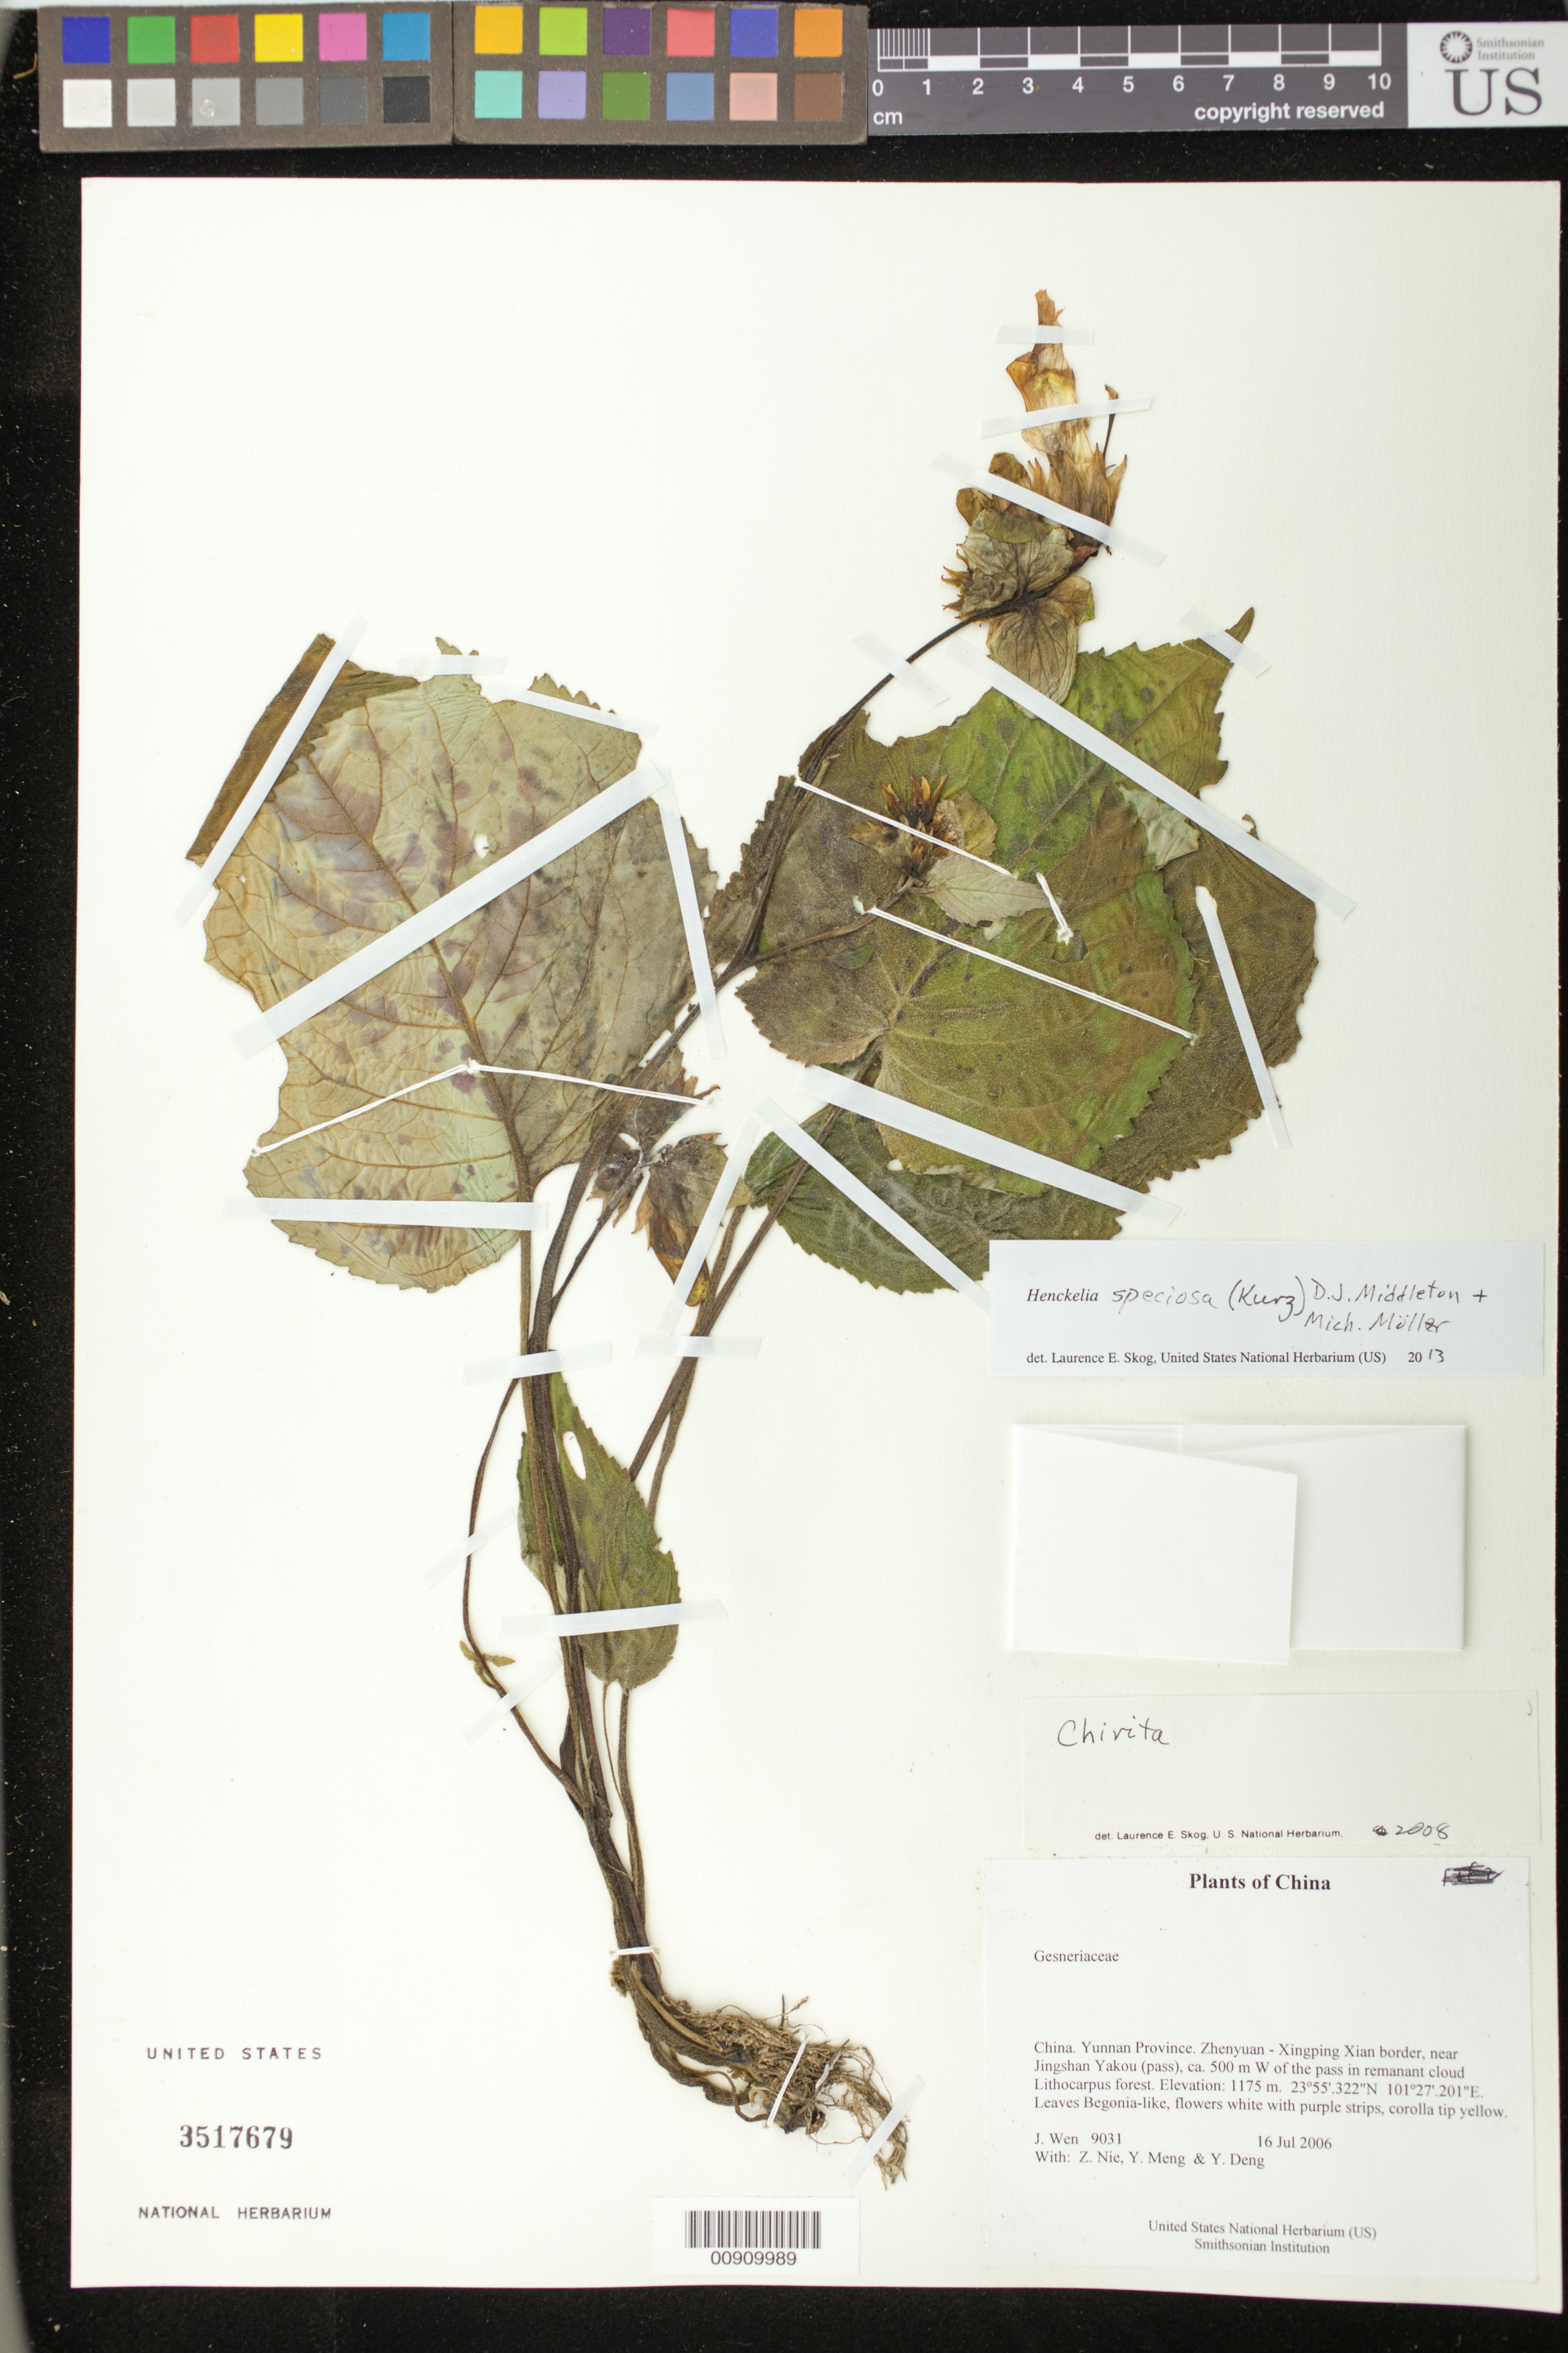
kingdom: Plantae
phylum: Tracheophyta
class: Magnoliopsida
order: Lamiales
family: Gesneriaceae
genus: Henckelia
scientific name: Henckelia speciosa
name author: (Kurz) D.J. Middleton & Mich. Möller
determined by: Skog, Laurence E.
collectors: J. Wen, Z. Nie, Y. Meng & Y. Deng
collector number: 9031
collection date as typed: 16 Jul 2006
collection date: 2006-07-16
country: China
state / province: Yunnan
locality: Yunnan Province. Zhenyuan-Xinping Xian border, near Jingshan Yakou (pass), ca. 500 m W of the pass in remnant cloud Lithocarpus forest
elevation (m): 1175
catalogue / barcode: US 3517679